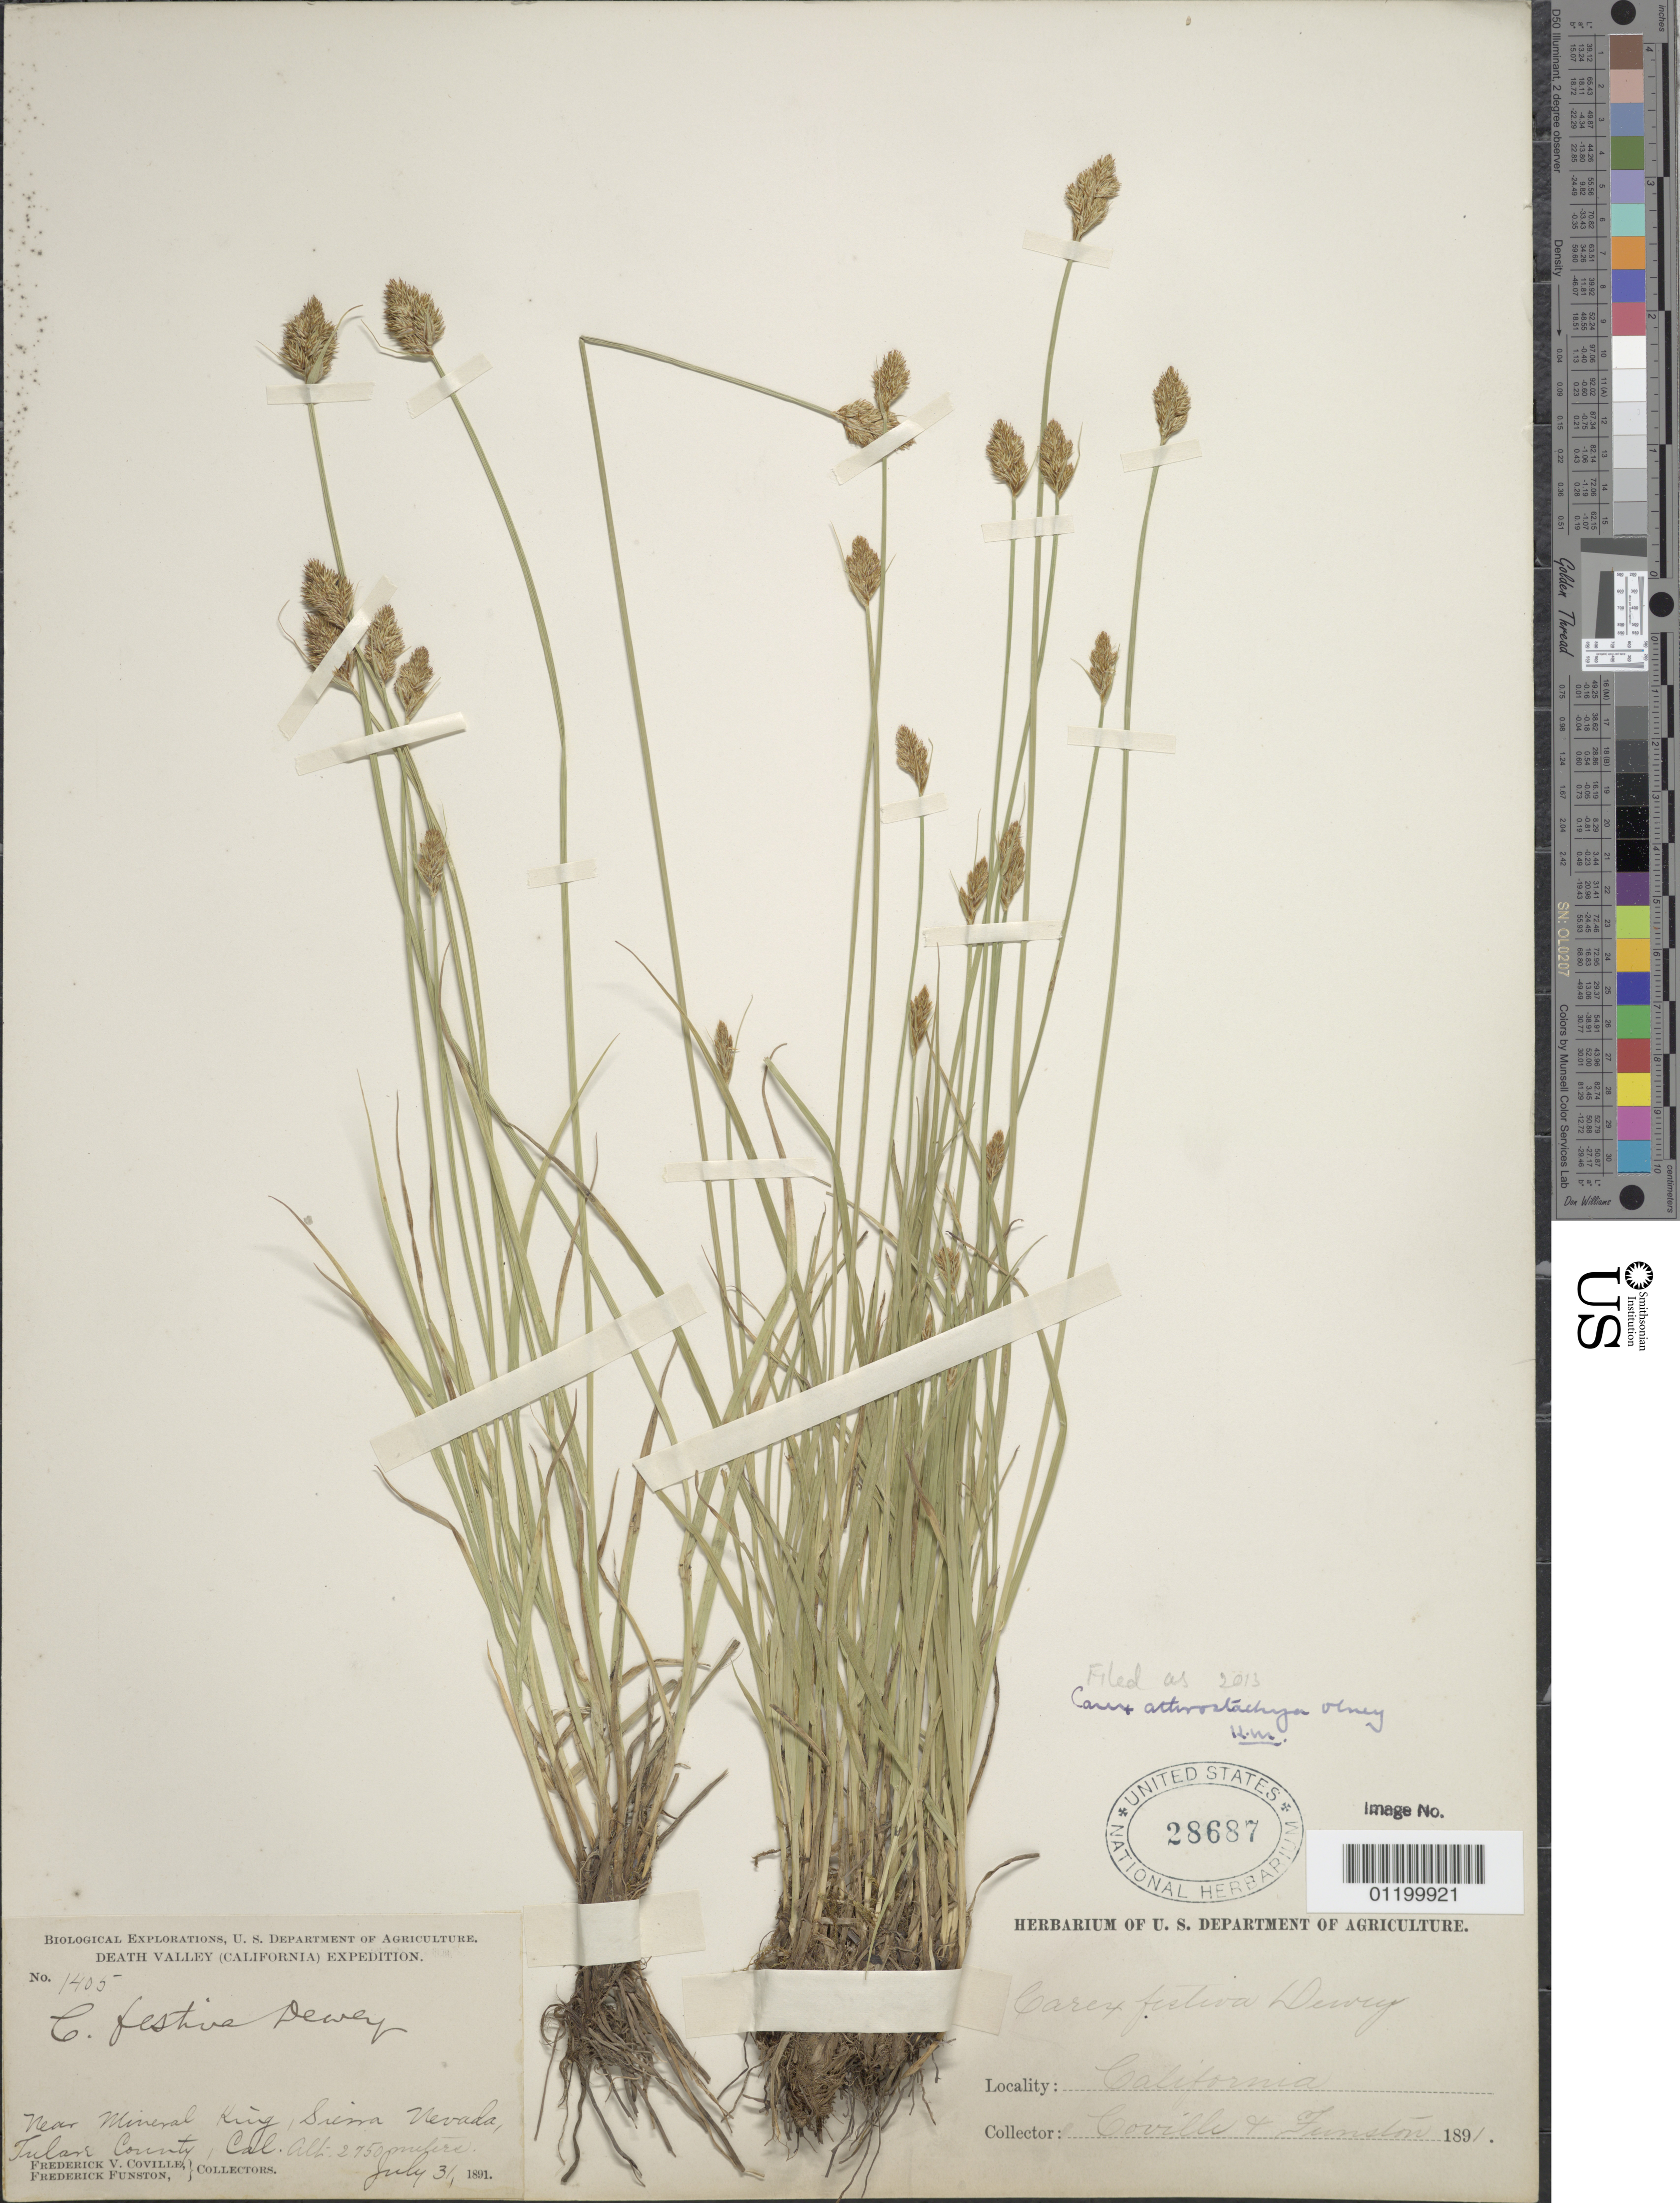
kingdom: Plantae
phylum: Tracheophyta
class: Liliopsida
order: Poales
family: Cyperaceae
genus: Carex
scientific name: Carex athrostachya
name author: Olney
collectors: F. V. Coville & F. Funston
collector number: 1405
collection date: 1891-07-31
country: United States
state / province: California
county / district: Tulare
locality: Near Mineral King, Sierra Nevada.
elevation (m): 2750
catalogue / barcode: US 28687